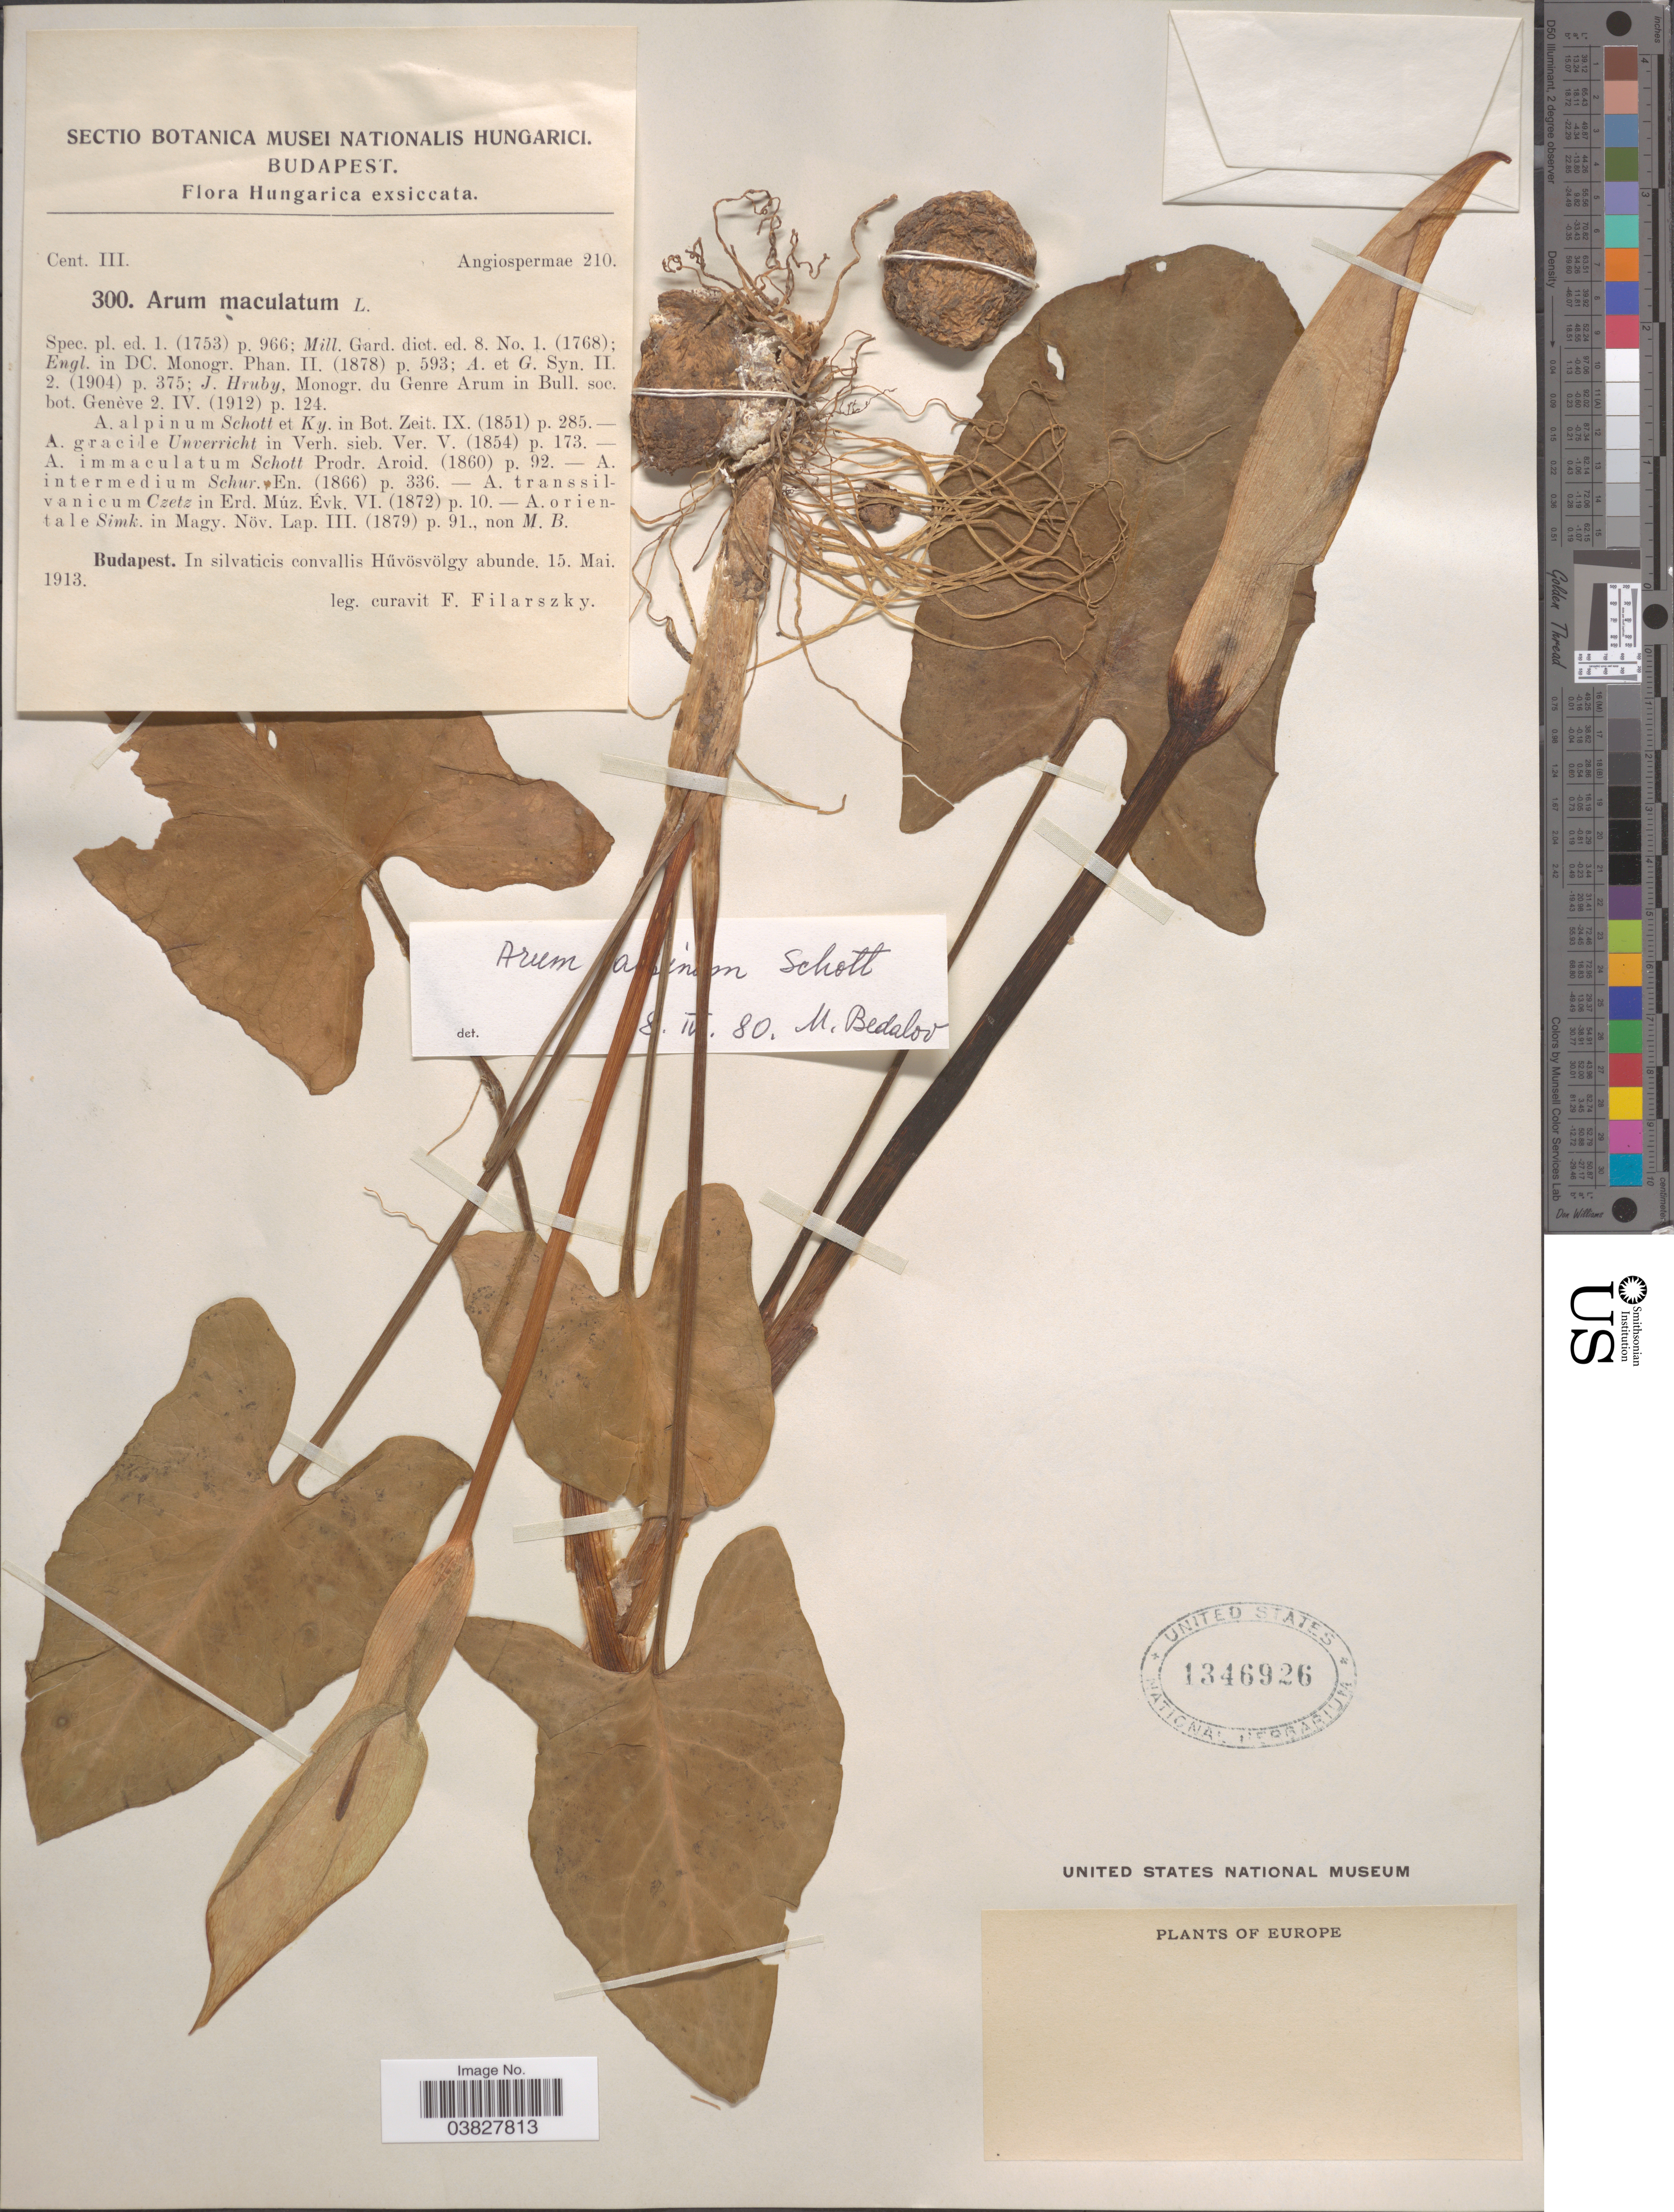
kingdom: Plantae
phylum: Tracheophyta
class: Liliopsida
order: Alismatales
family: Araceae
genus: Arum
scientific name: Arum alpinum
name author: Schott & Kotschy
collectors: F. Filarszky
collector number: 300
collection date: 1913-05-15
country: Hungary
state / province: Budapest, Capital District of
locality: Budapest. In silvaticis convallis Hüvösvölgy abunde.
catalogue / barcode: US 1346926